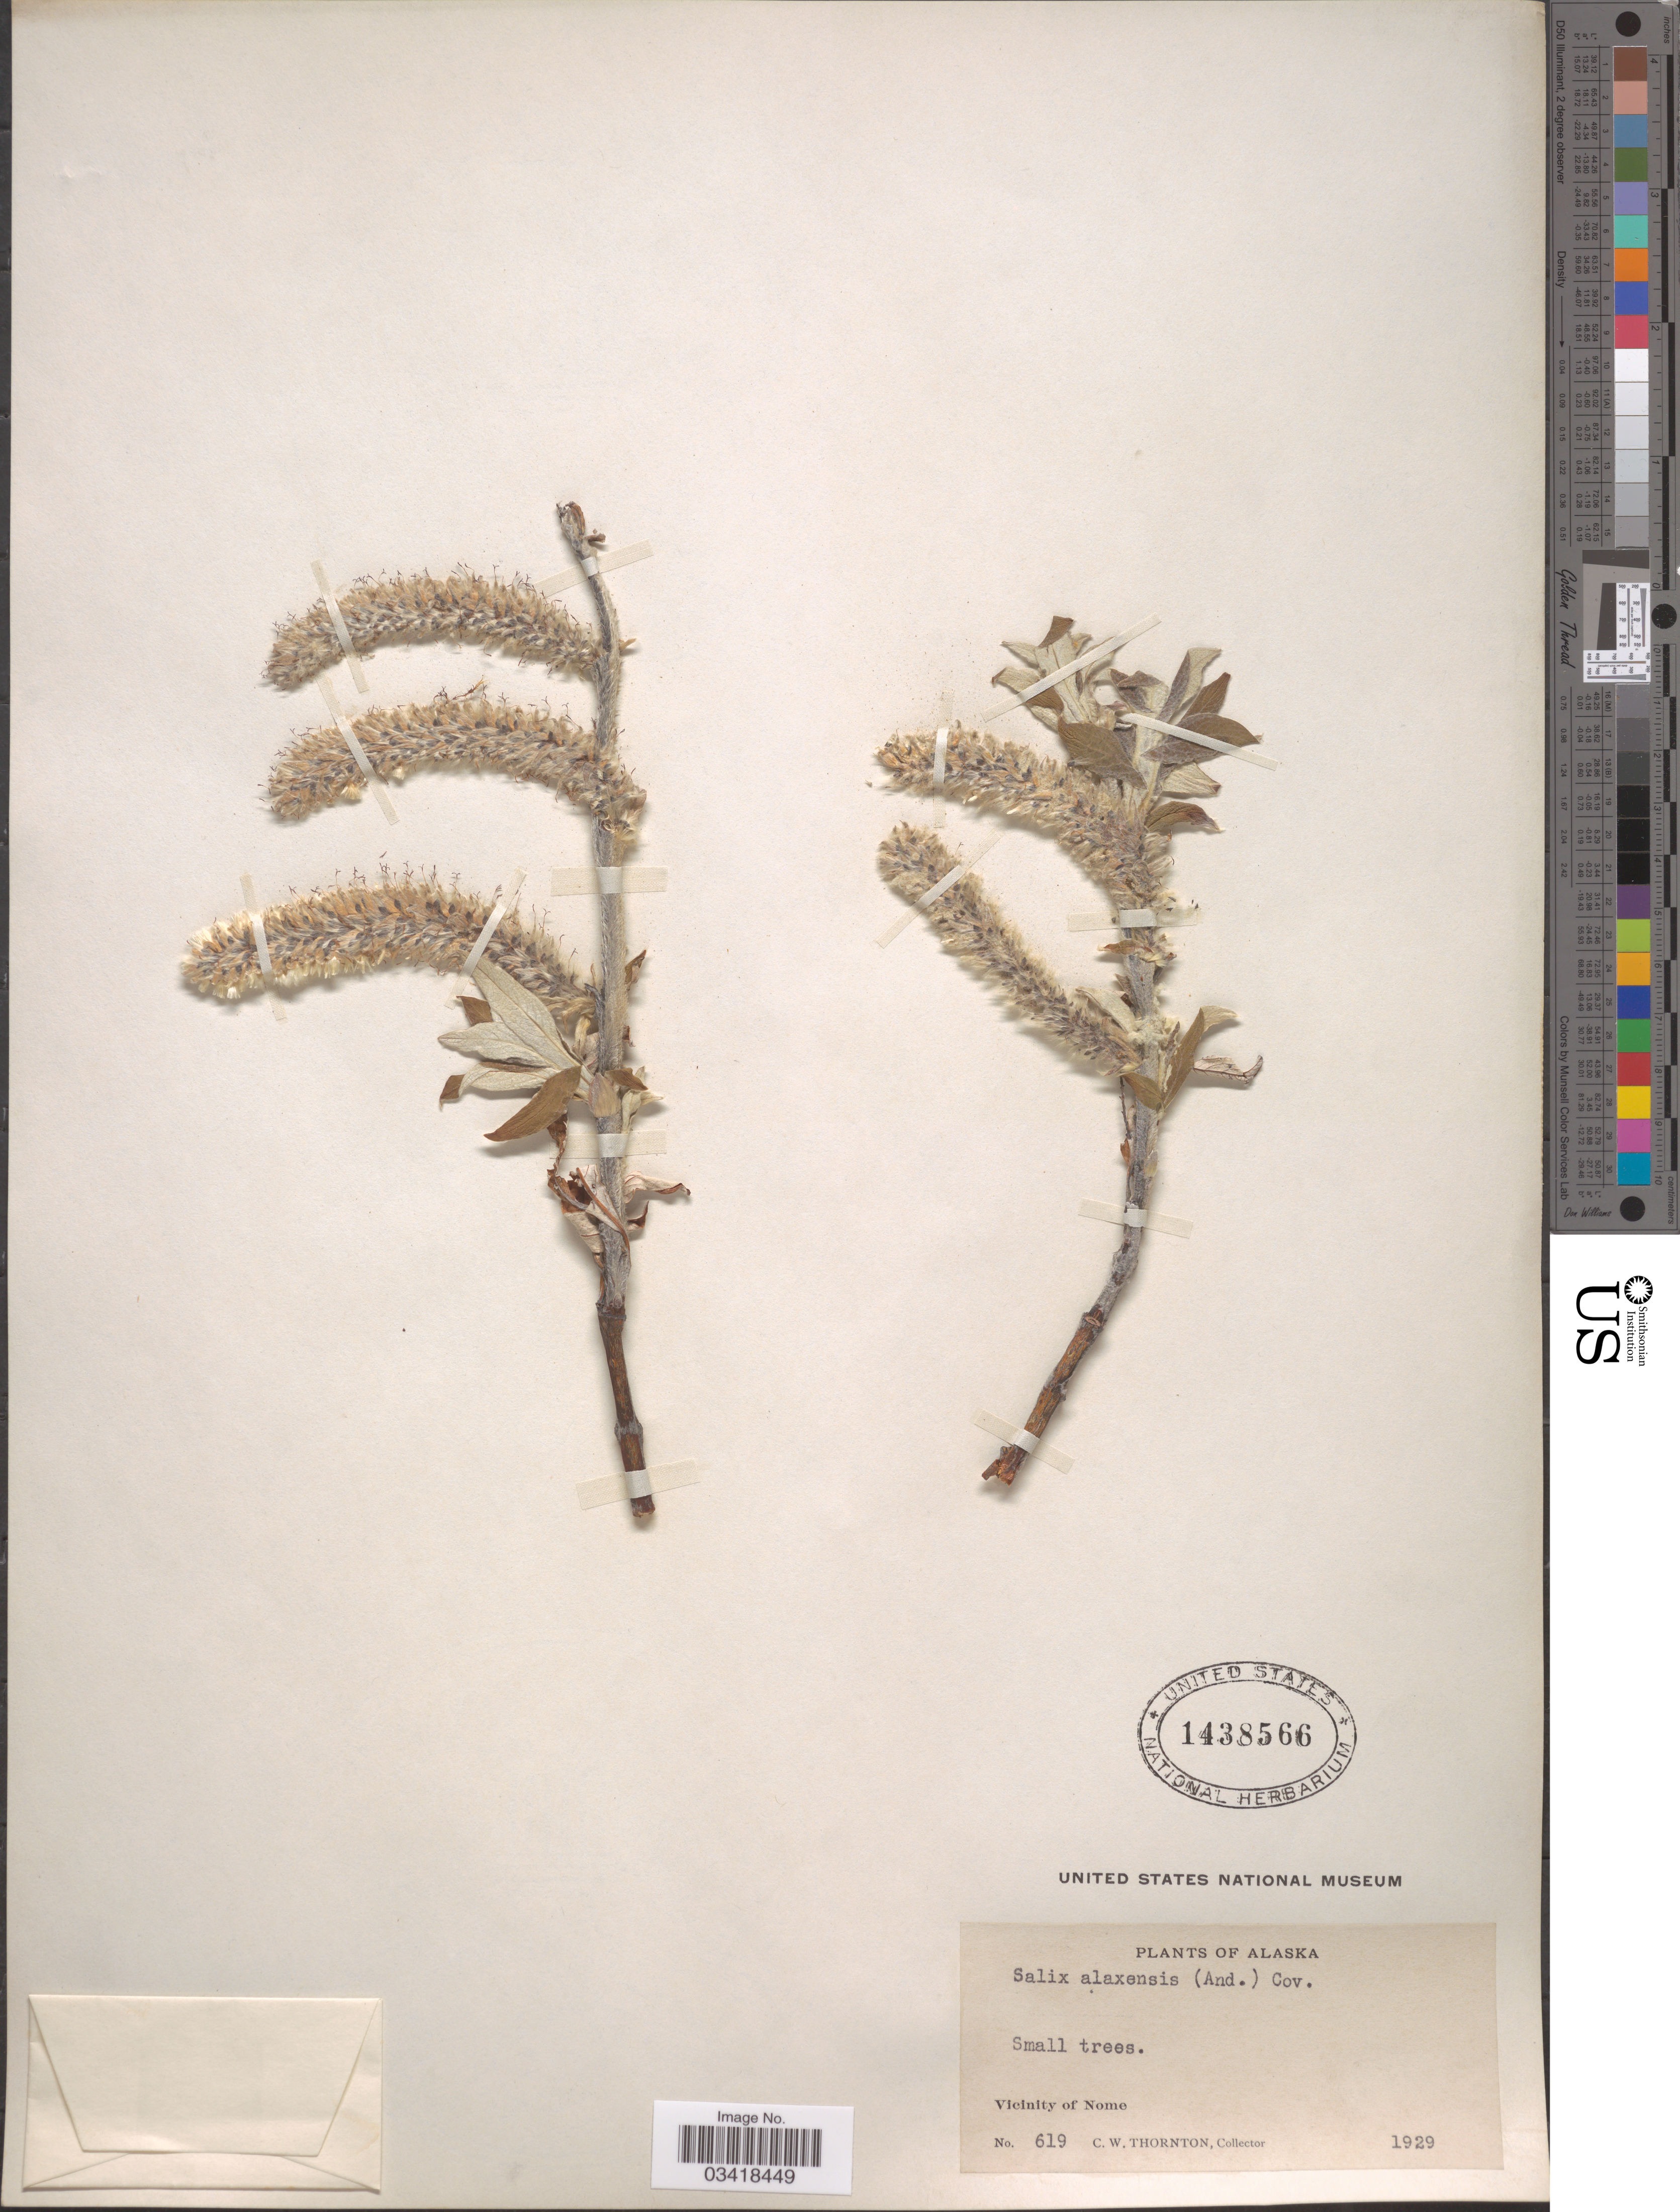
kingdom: Plantae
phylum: Tracheophyta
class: Magnoliopsida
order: Malpighiales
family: Salicaceae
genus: Salix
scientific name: Salix alaxensis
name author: (Andersson) Coville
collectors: C. Thornton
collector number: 619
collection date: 1929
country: United States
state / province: Alaska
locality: Vicinity of Nome.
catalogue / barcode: US 1438566